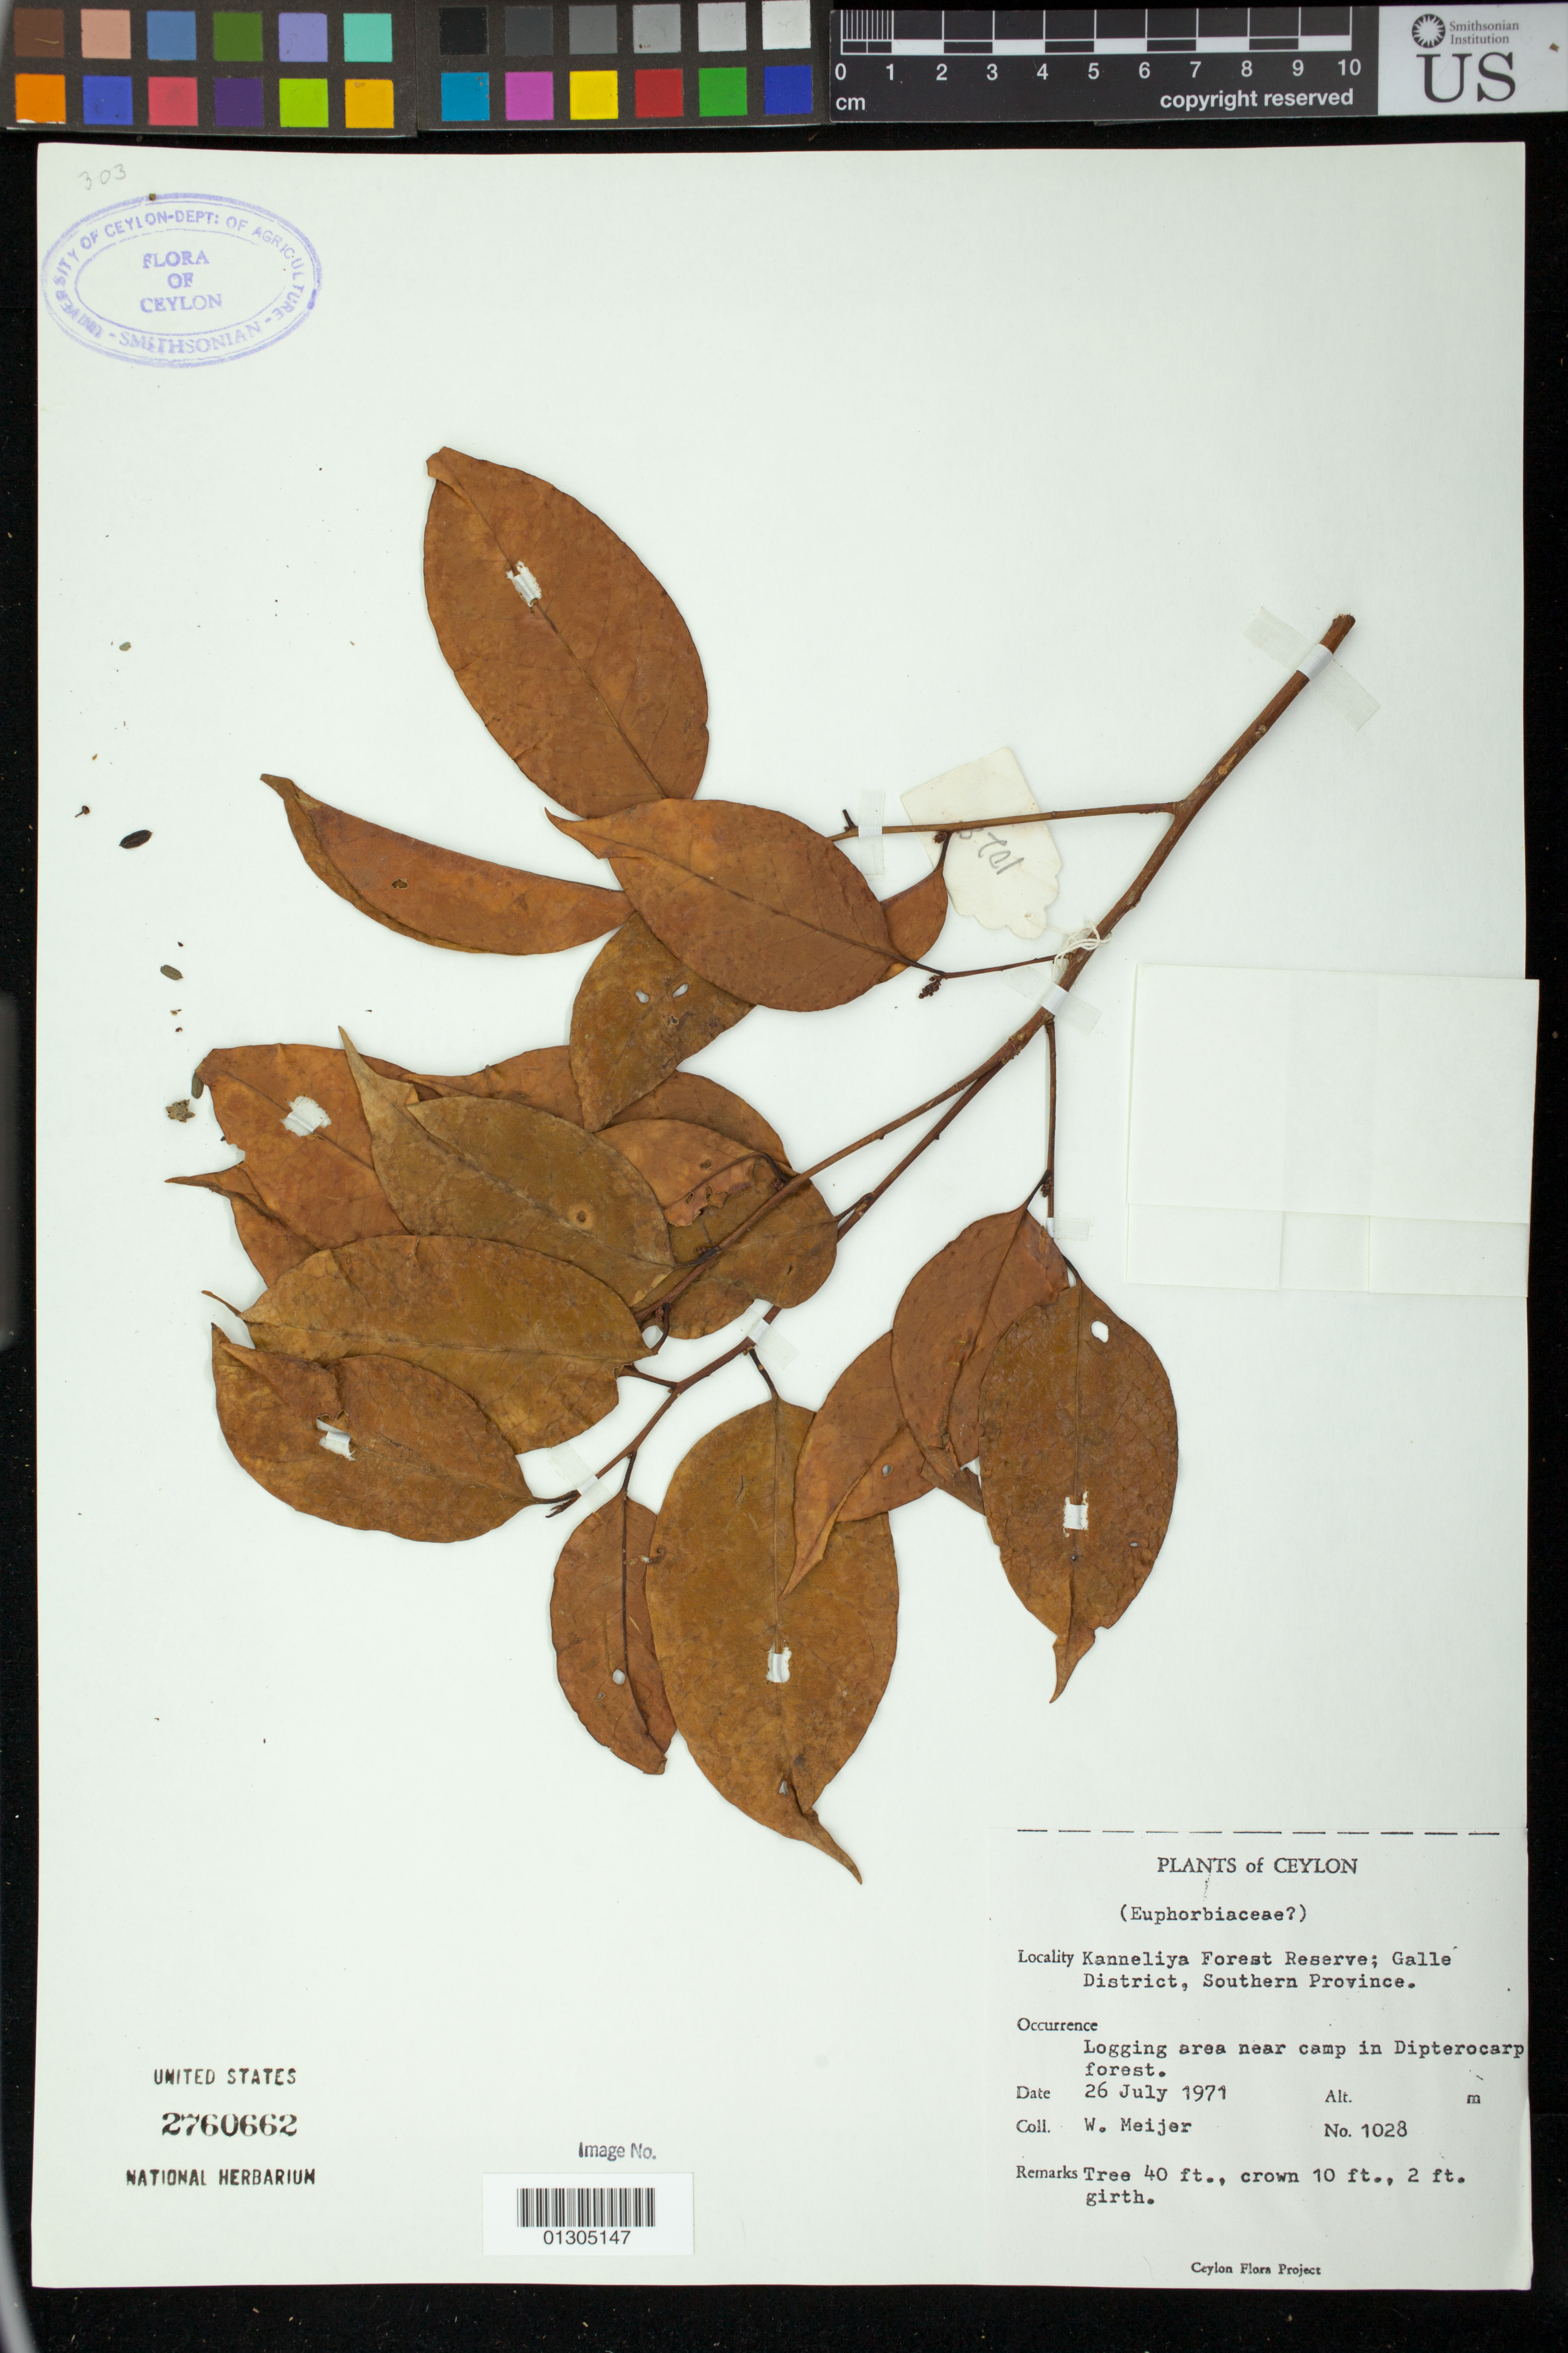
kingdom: Plantae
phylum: Tracheophyta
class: Magnoliopsida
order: Malpighiales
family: Euphorbiaceae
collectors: W. Meijer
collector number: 1028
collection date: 1971-07-26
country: Sri Lanka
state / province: Southern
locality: Kanneliya Forest Reserve; Galle District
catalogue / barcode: US 2760662